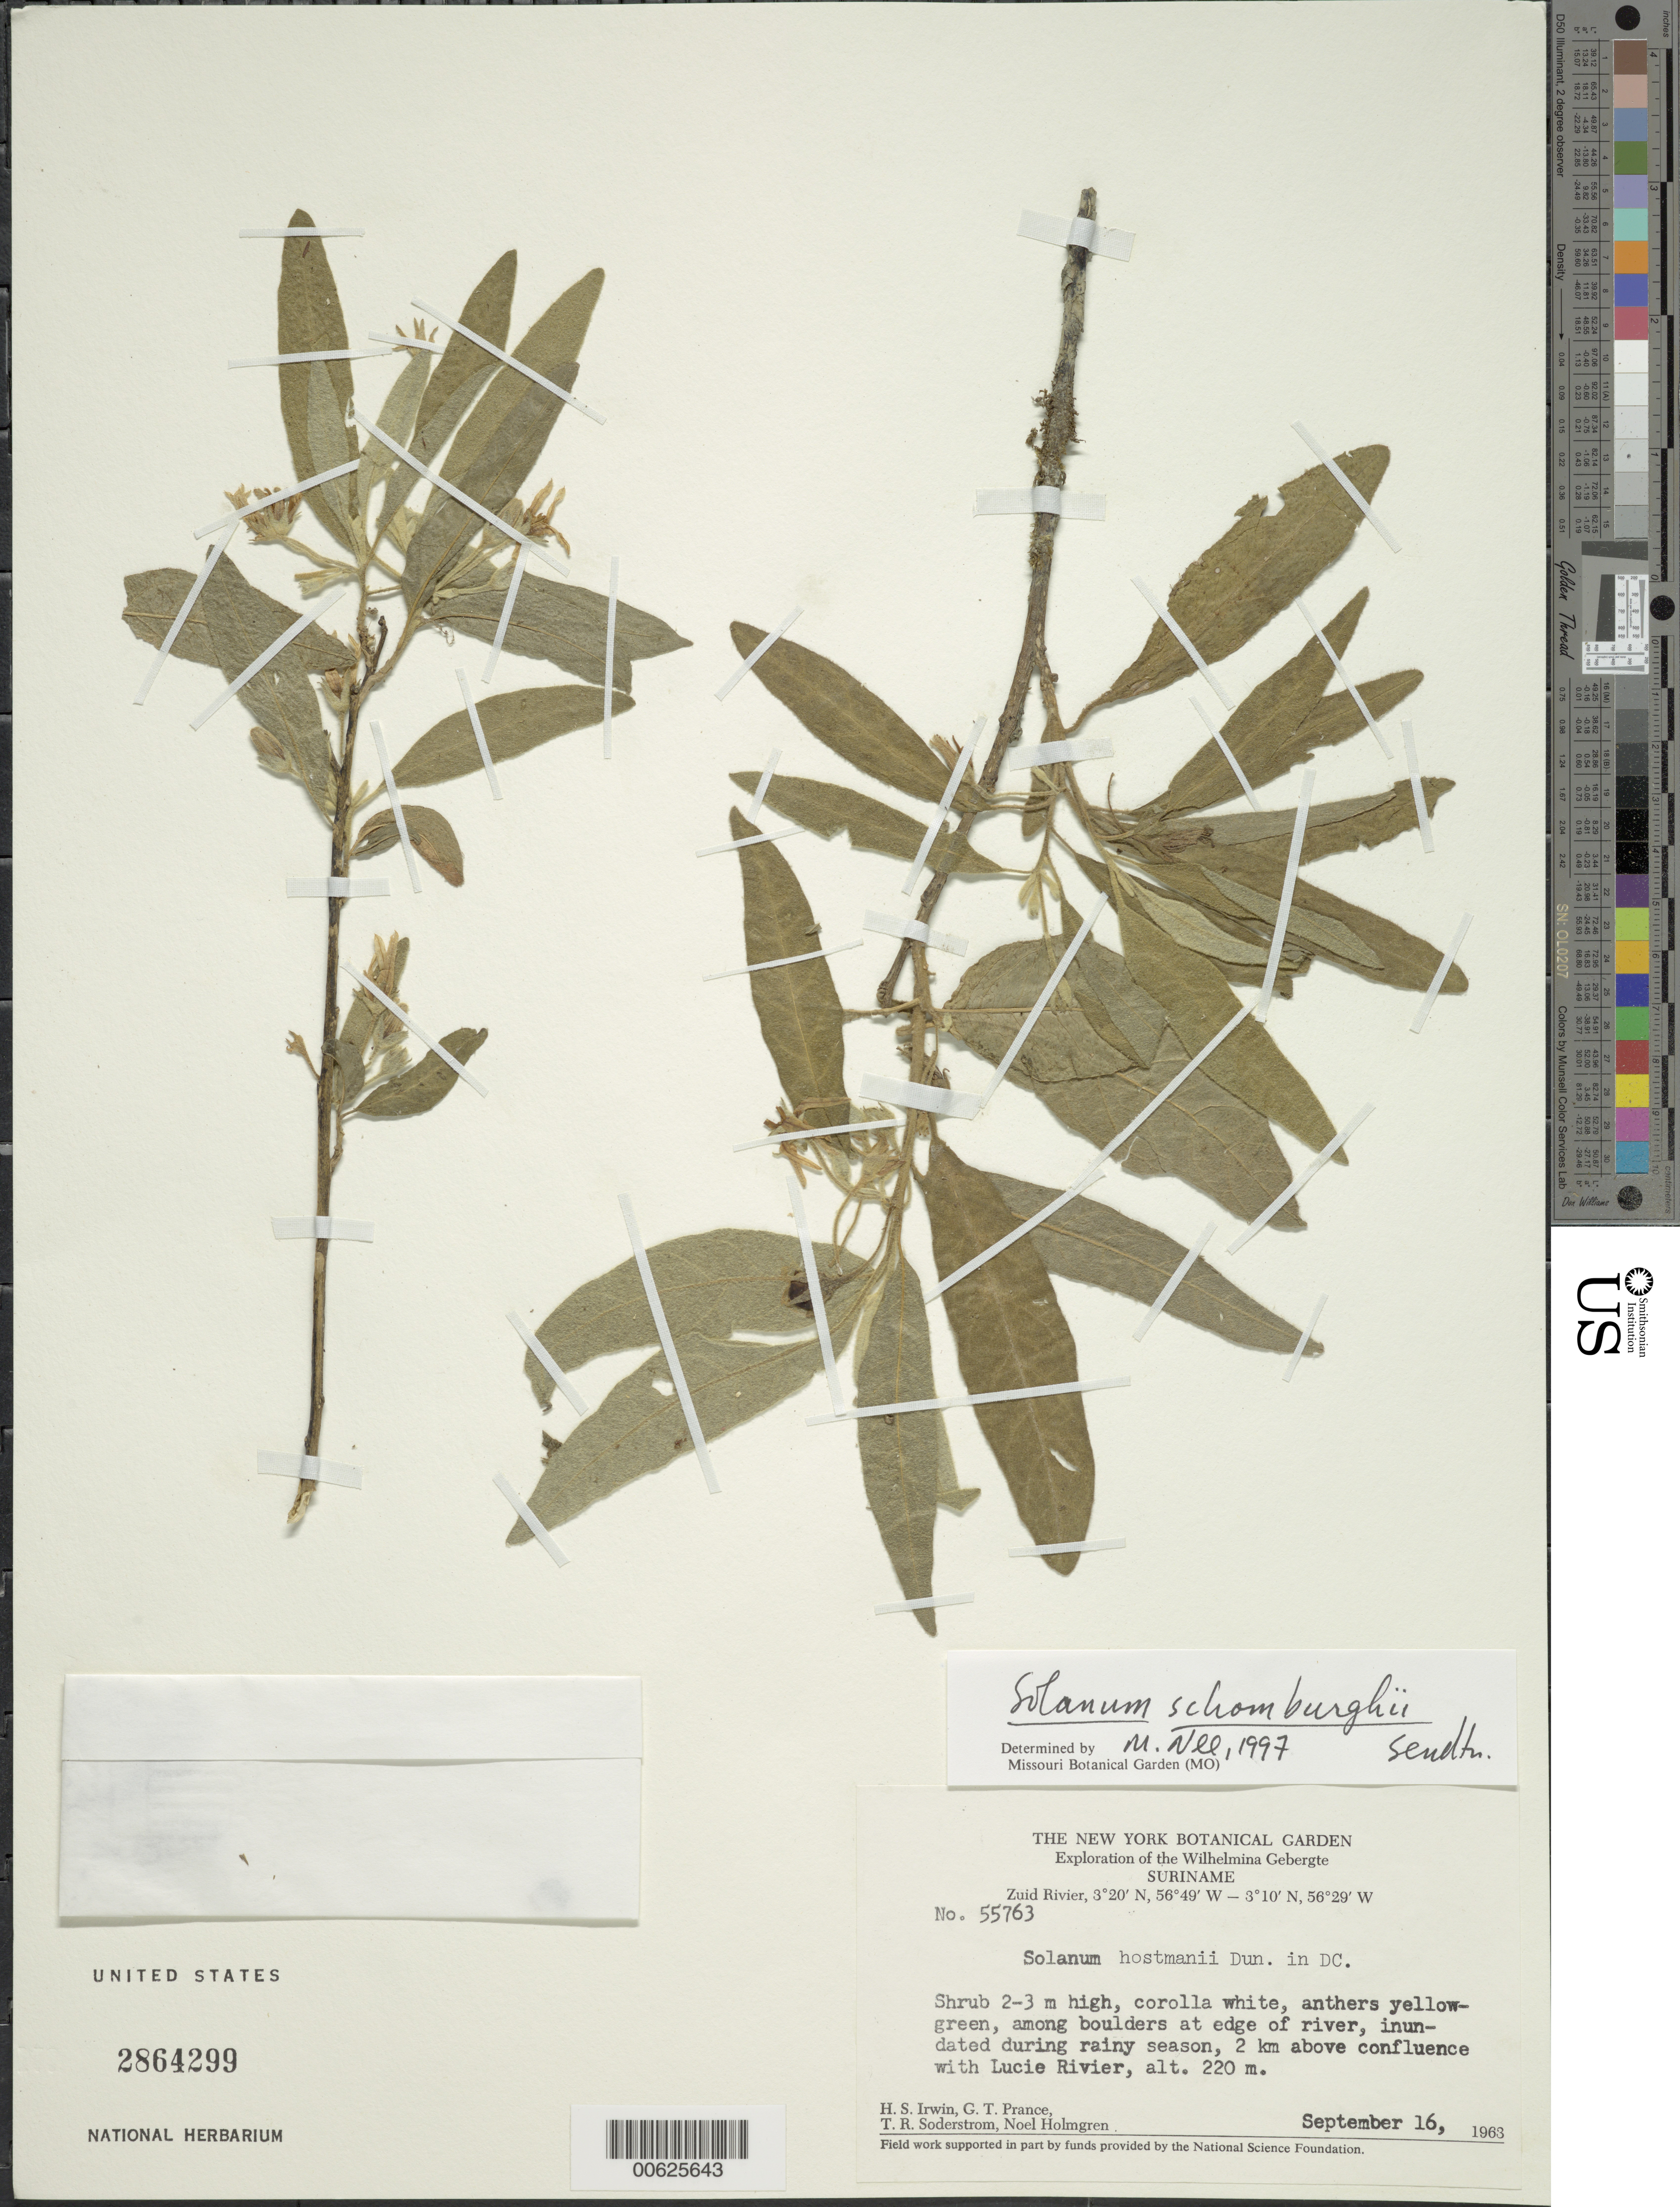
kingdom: Plantae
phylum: Tracheophyta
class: Magnoliopsida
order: Solanales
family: Solanaceae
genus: Solanum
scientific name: Solanum schomburghii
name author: Sendtn.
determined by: Nee, Michael H.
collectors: H. Irwin, G. T. Prance, T. R. Soderstrom & N. H. Holmgren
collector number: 55763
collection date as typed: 9 Sep 1963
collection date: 1963-09-09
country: Suriname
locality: Zuid River, 2 km above confluence with Lucie River (Zuid R. 0320N, 5649W - 0310N, 5629W), Wilhelmina Gebergte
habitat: Among boulders at edge or river, inundated during rainy season.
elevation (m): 220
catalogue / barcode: US 2864299